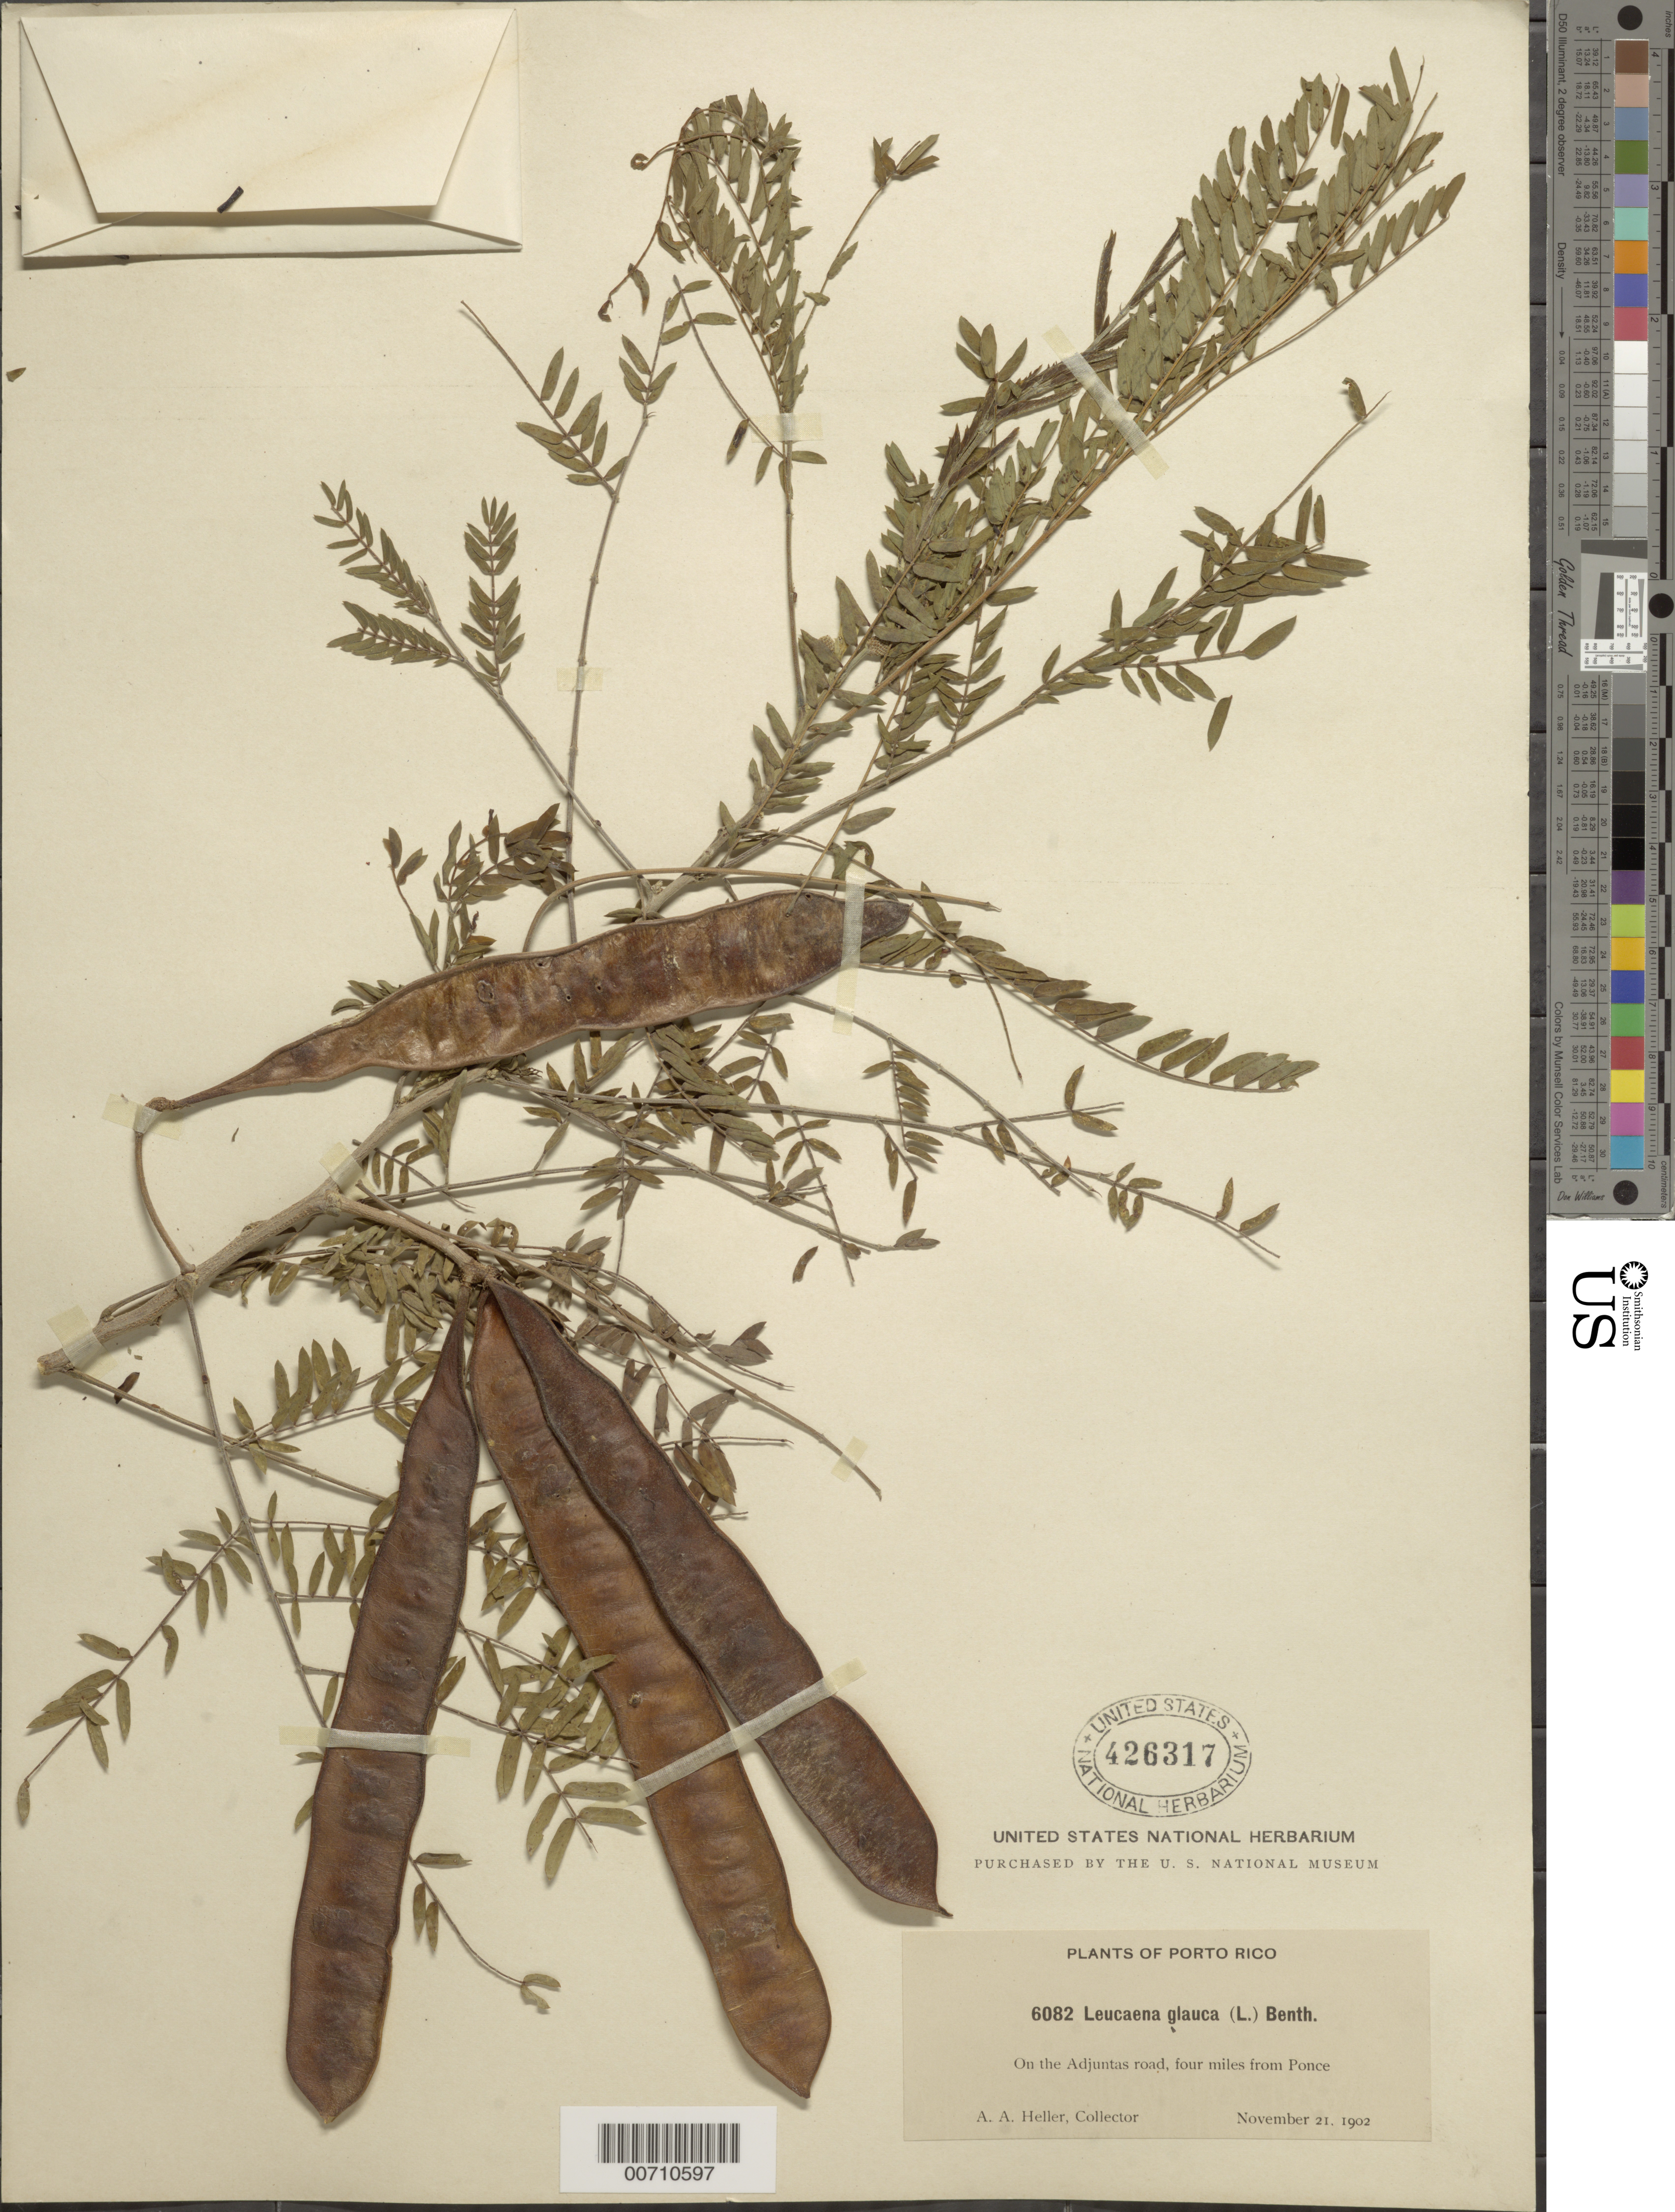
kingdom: Plantae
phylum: Tracheophyta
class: Magnoliopsida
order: Fabales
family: Fabaceae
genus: Leucaena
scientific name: Leucaena leucocephala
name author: (Lam.) de Wit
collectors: A. A. Heller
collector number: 6082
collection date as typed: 21 Nov 1902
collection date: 1902-11-21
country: Puerto Rico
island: Greater Antilles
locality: Adjuntas Rd., 4 mi from Ponce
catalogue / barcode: US 426317